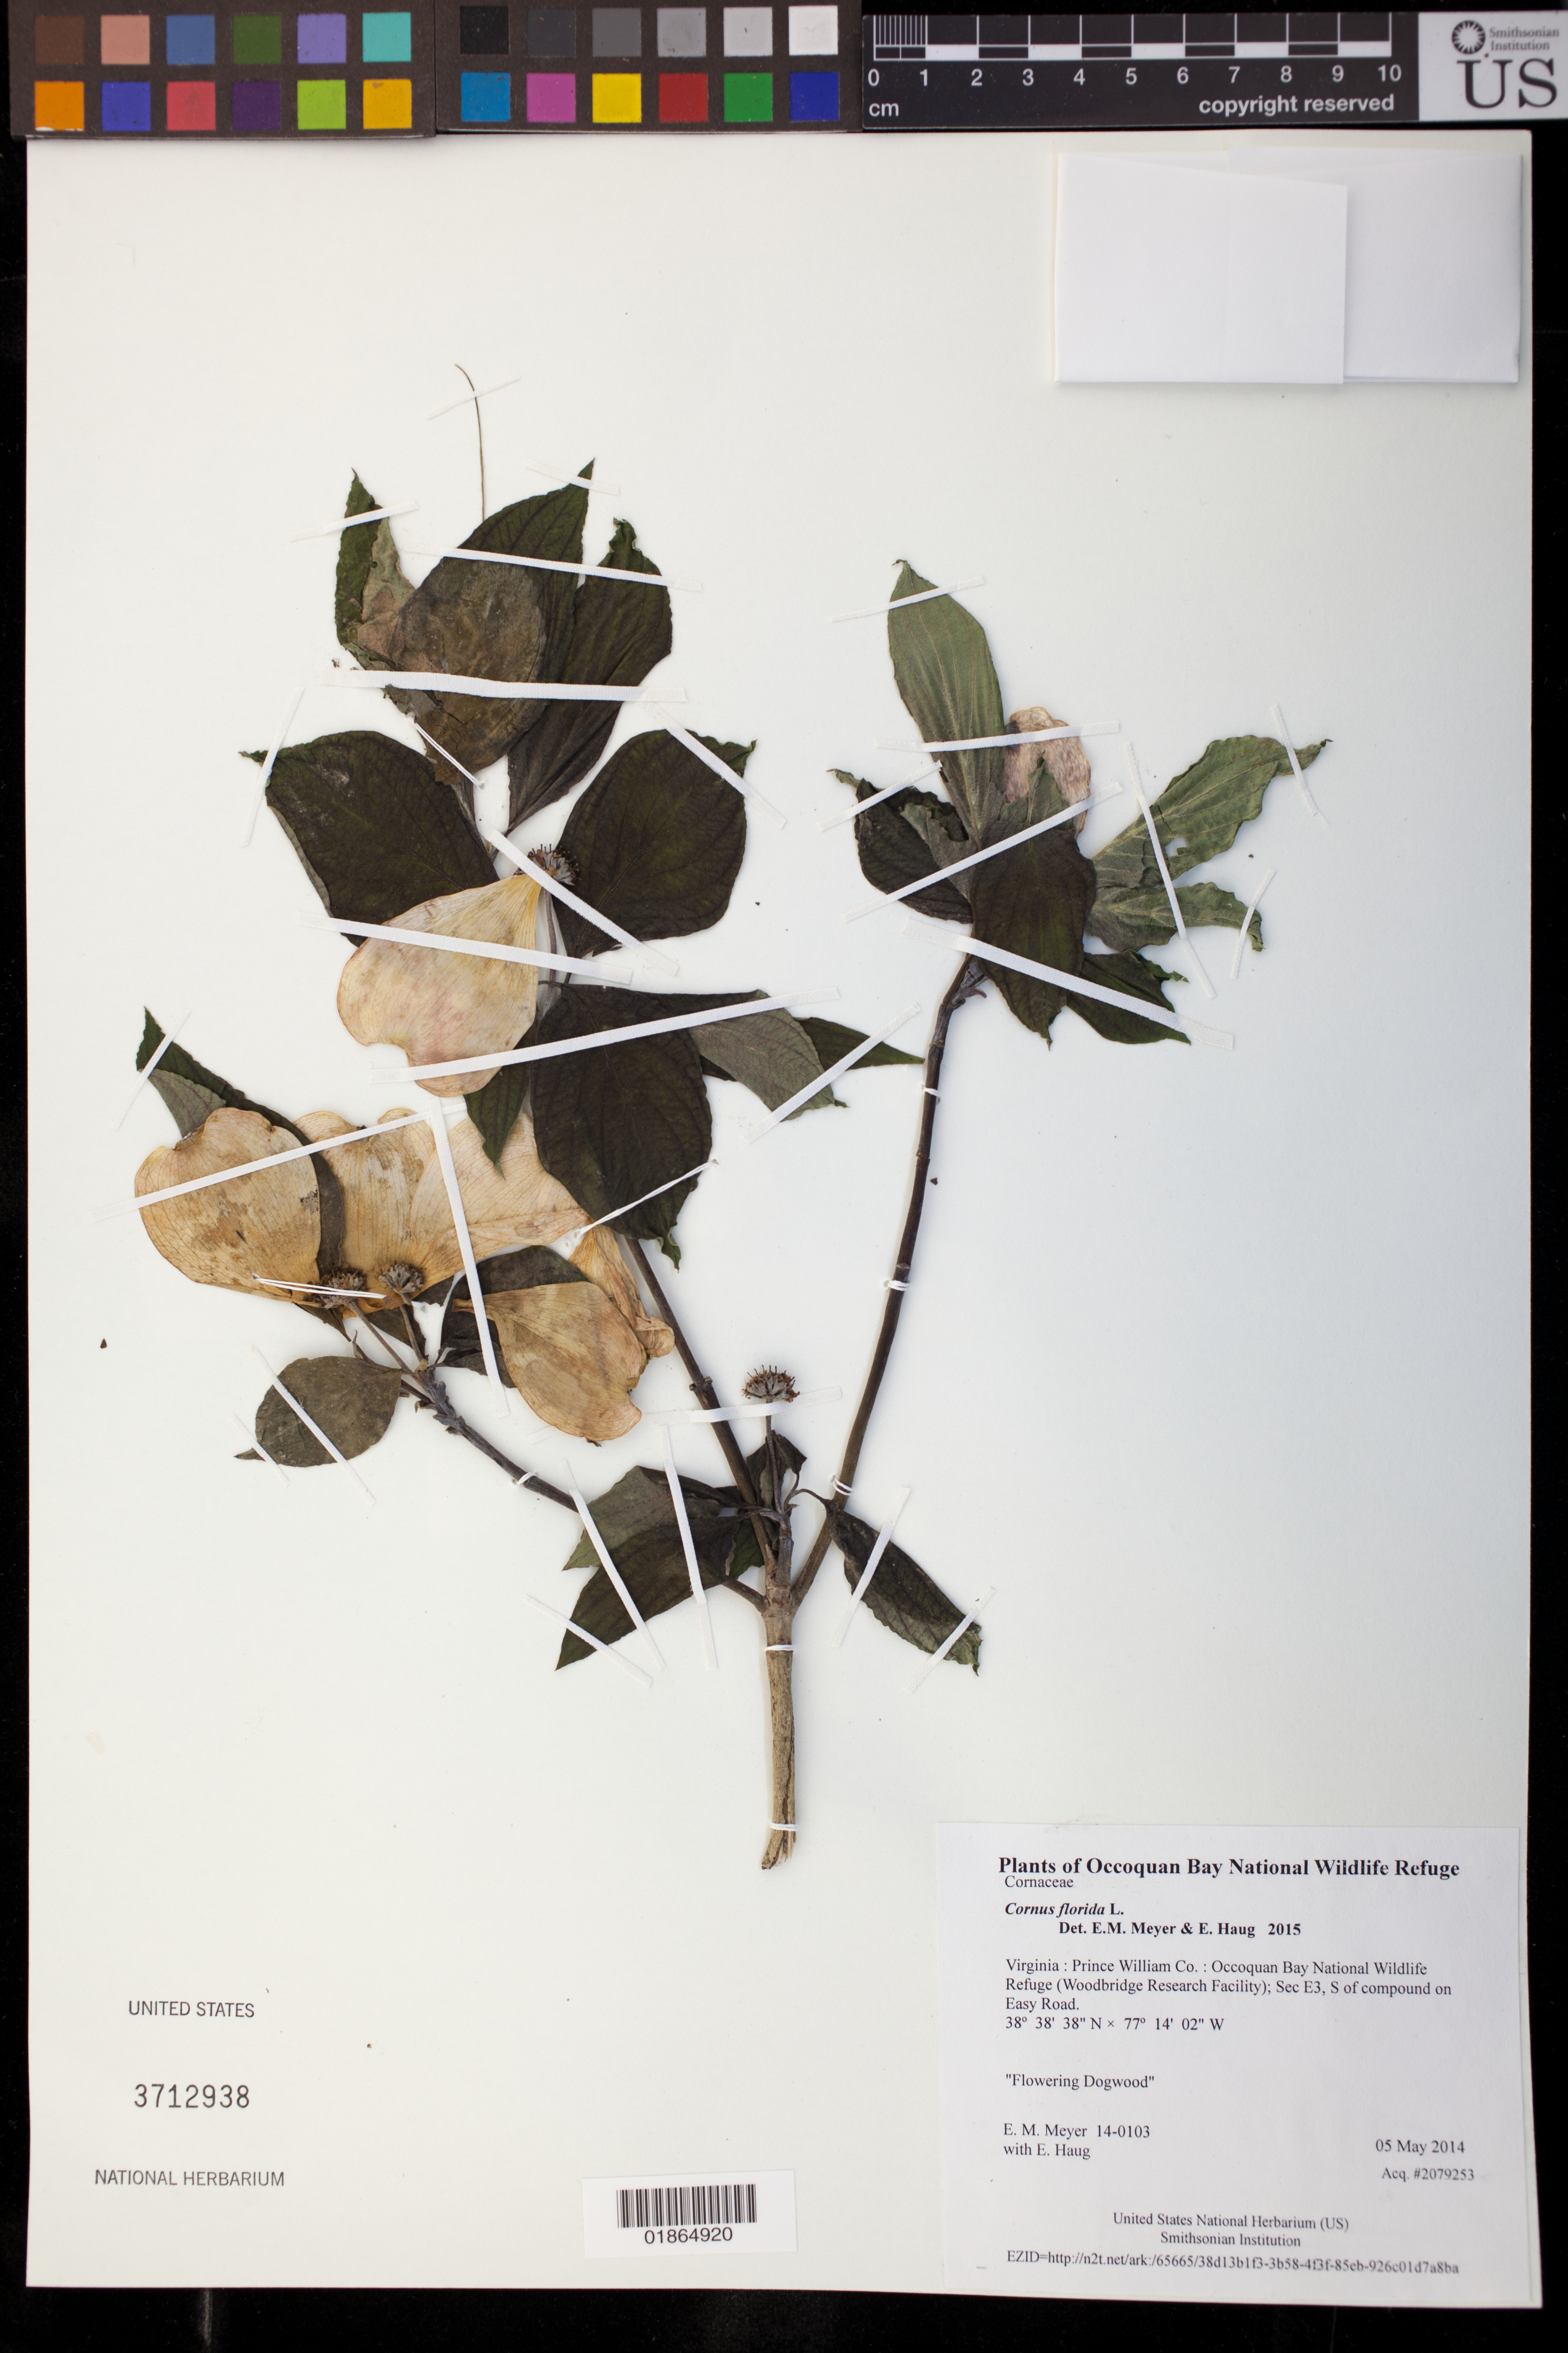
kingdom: Plantae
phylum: Tracheophyta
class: Magnoliopsida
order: Cornales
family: Cornaceae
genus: Cornus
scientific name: Cornus florida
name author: L.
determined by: Meyer, E. M.; Haug, E.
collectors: E. M. Meyer & E. Haug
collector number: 14-0103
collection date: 2014-05-05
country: United States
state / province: Virginia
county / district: Prince William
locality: Occoquan Bay National Wildlife Refuge (Woodbridge Research Facility); Sec E3, S of compound on Easy Road.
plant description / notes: Flowering Dogwood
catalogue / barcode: US 3712938